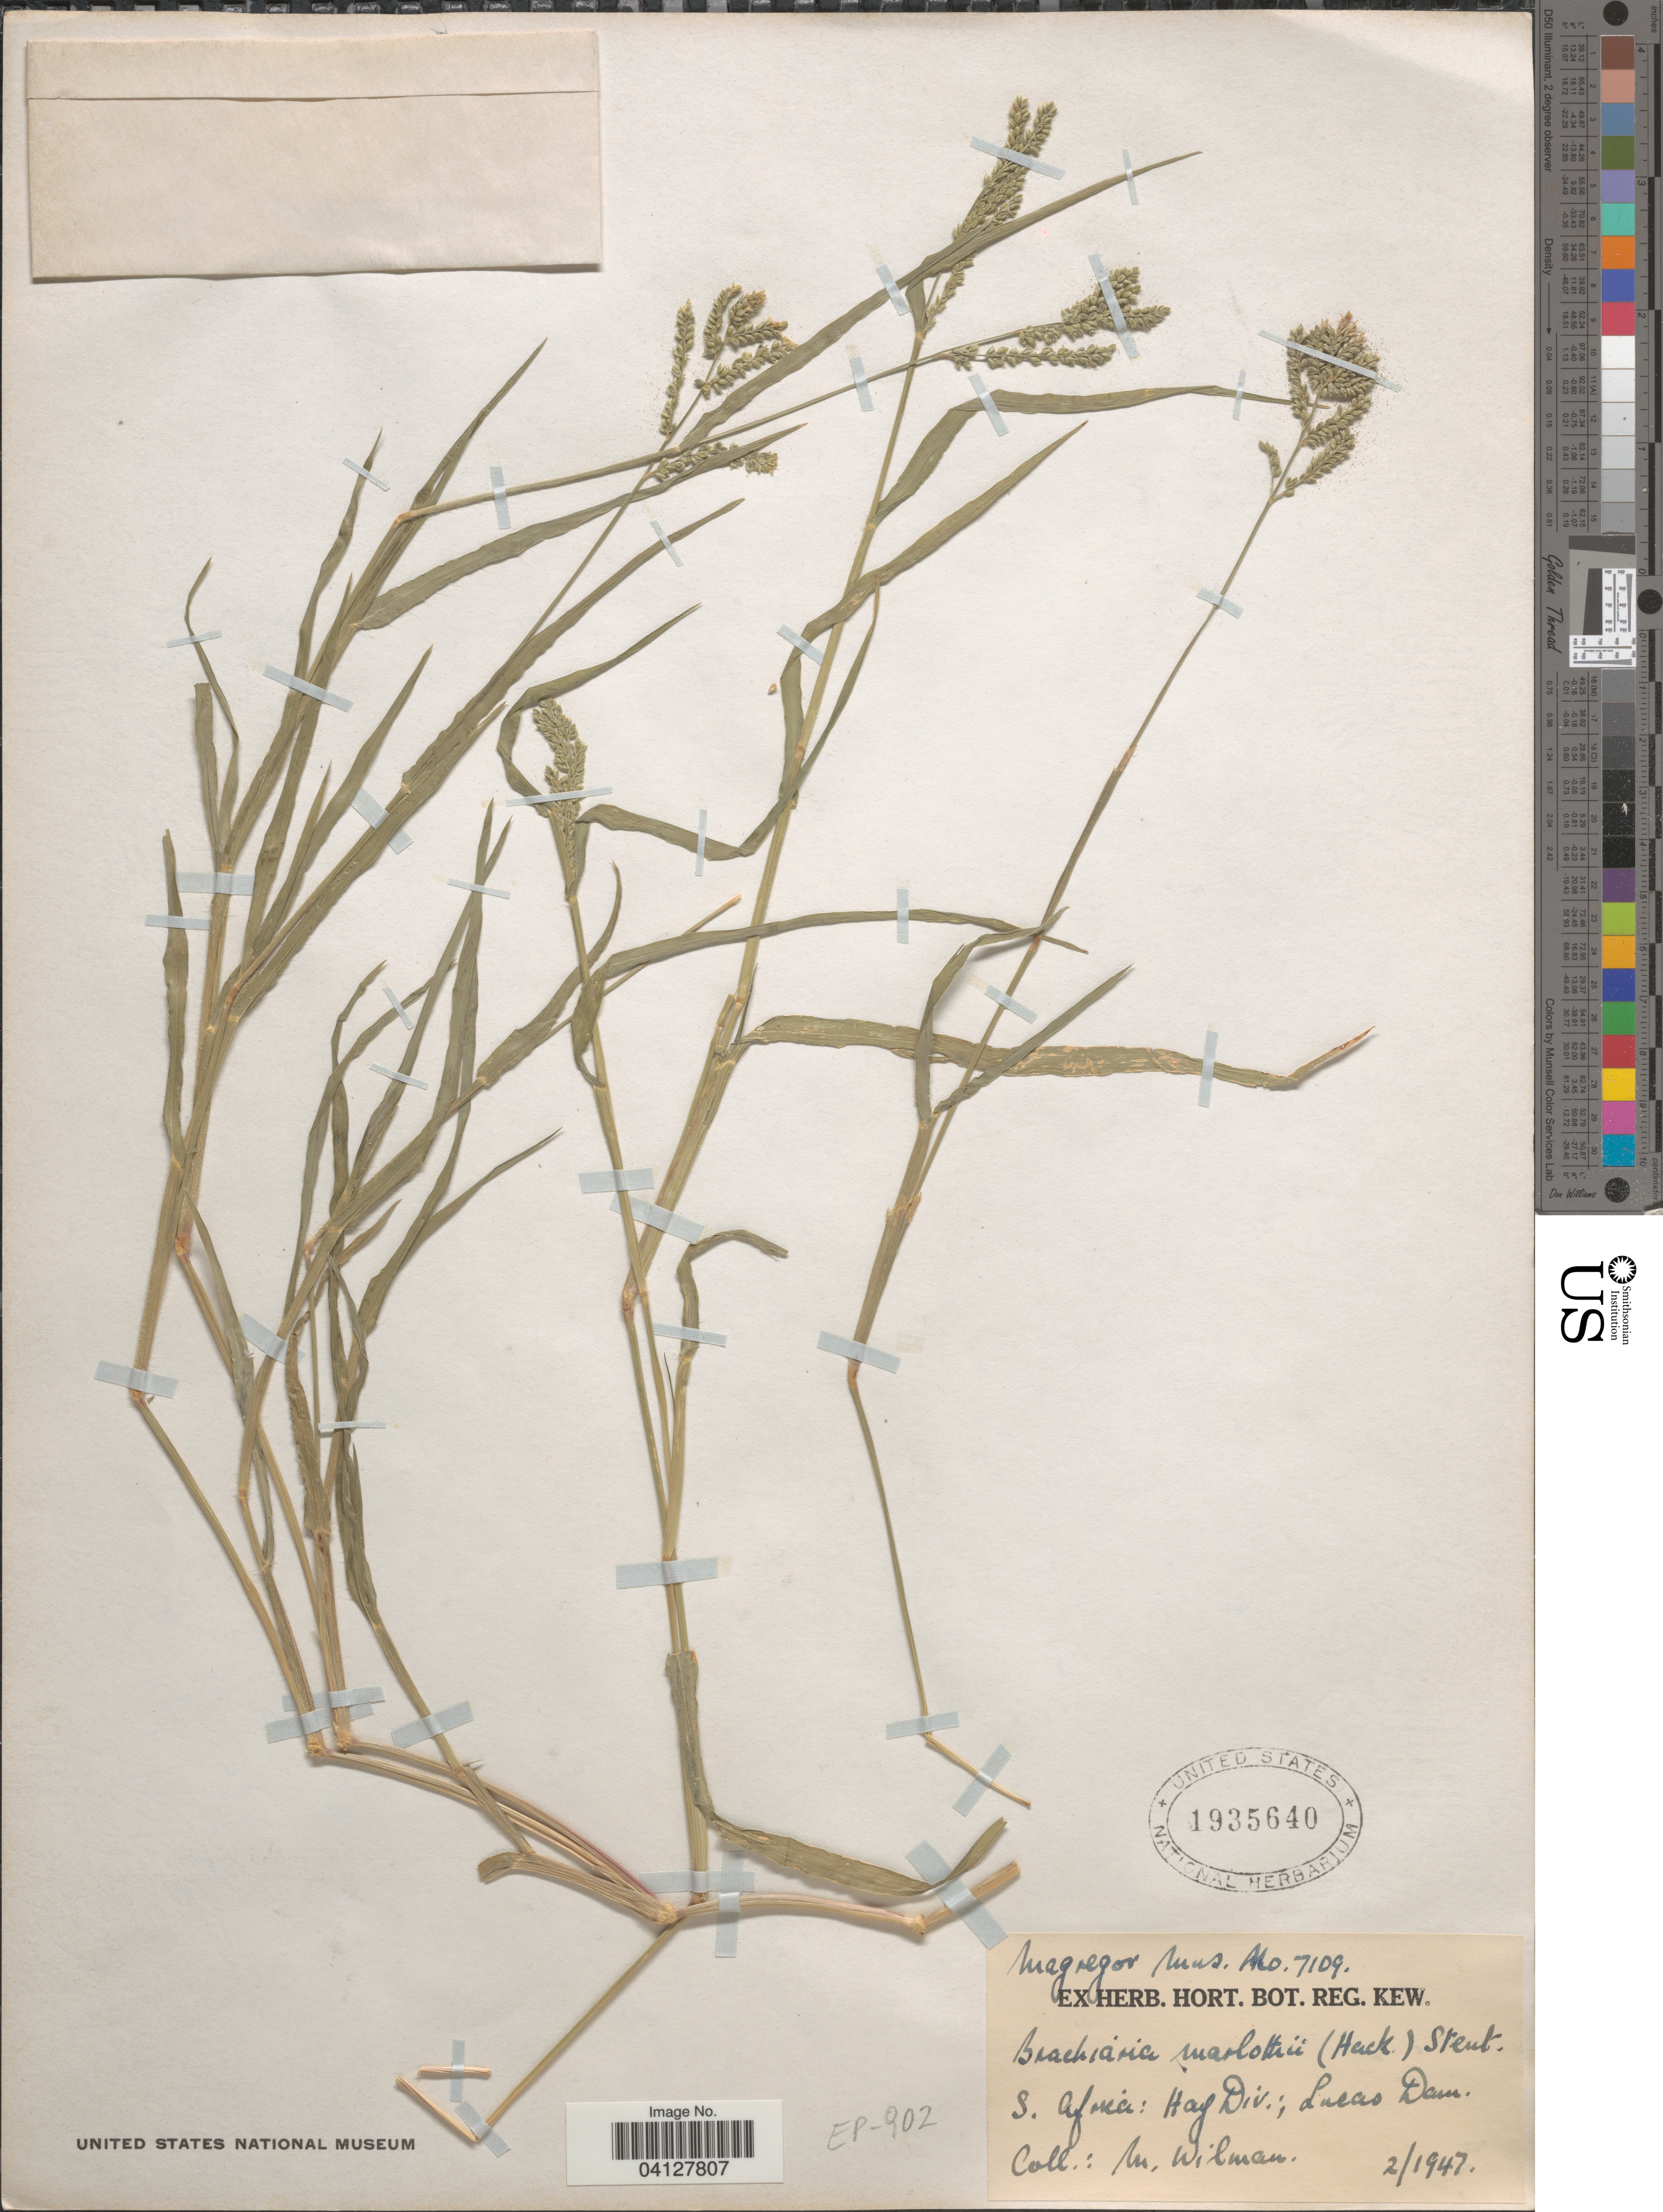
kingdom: Plantae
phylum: Tracheophyta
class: Liliopsida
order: Poales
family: Poaceae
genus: Brachiaria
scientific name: Brachiaria marlothii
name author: (Hack.) Stent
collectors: M. Wilman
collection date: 1947-02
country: South Africa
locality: Hay Div.; Lucas Dam.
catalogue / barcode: US 1935640